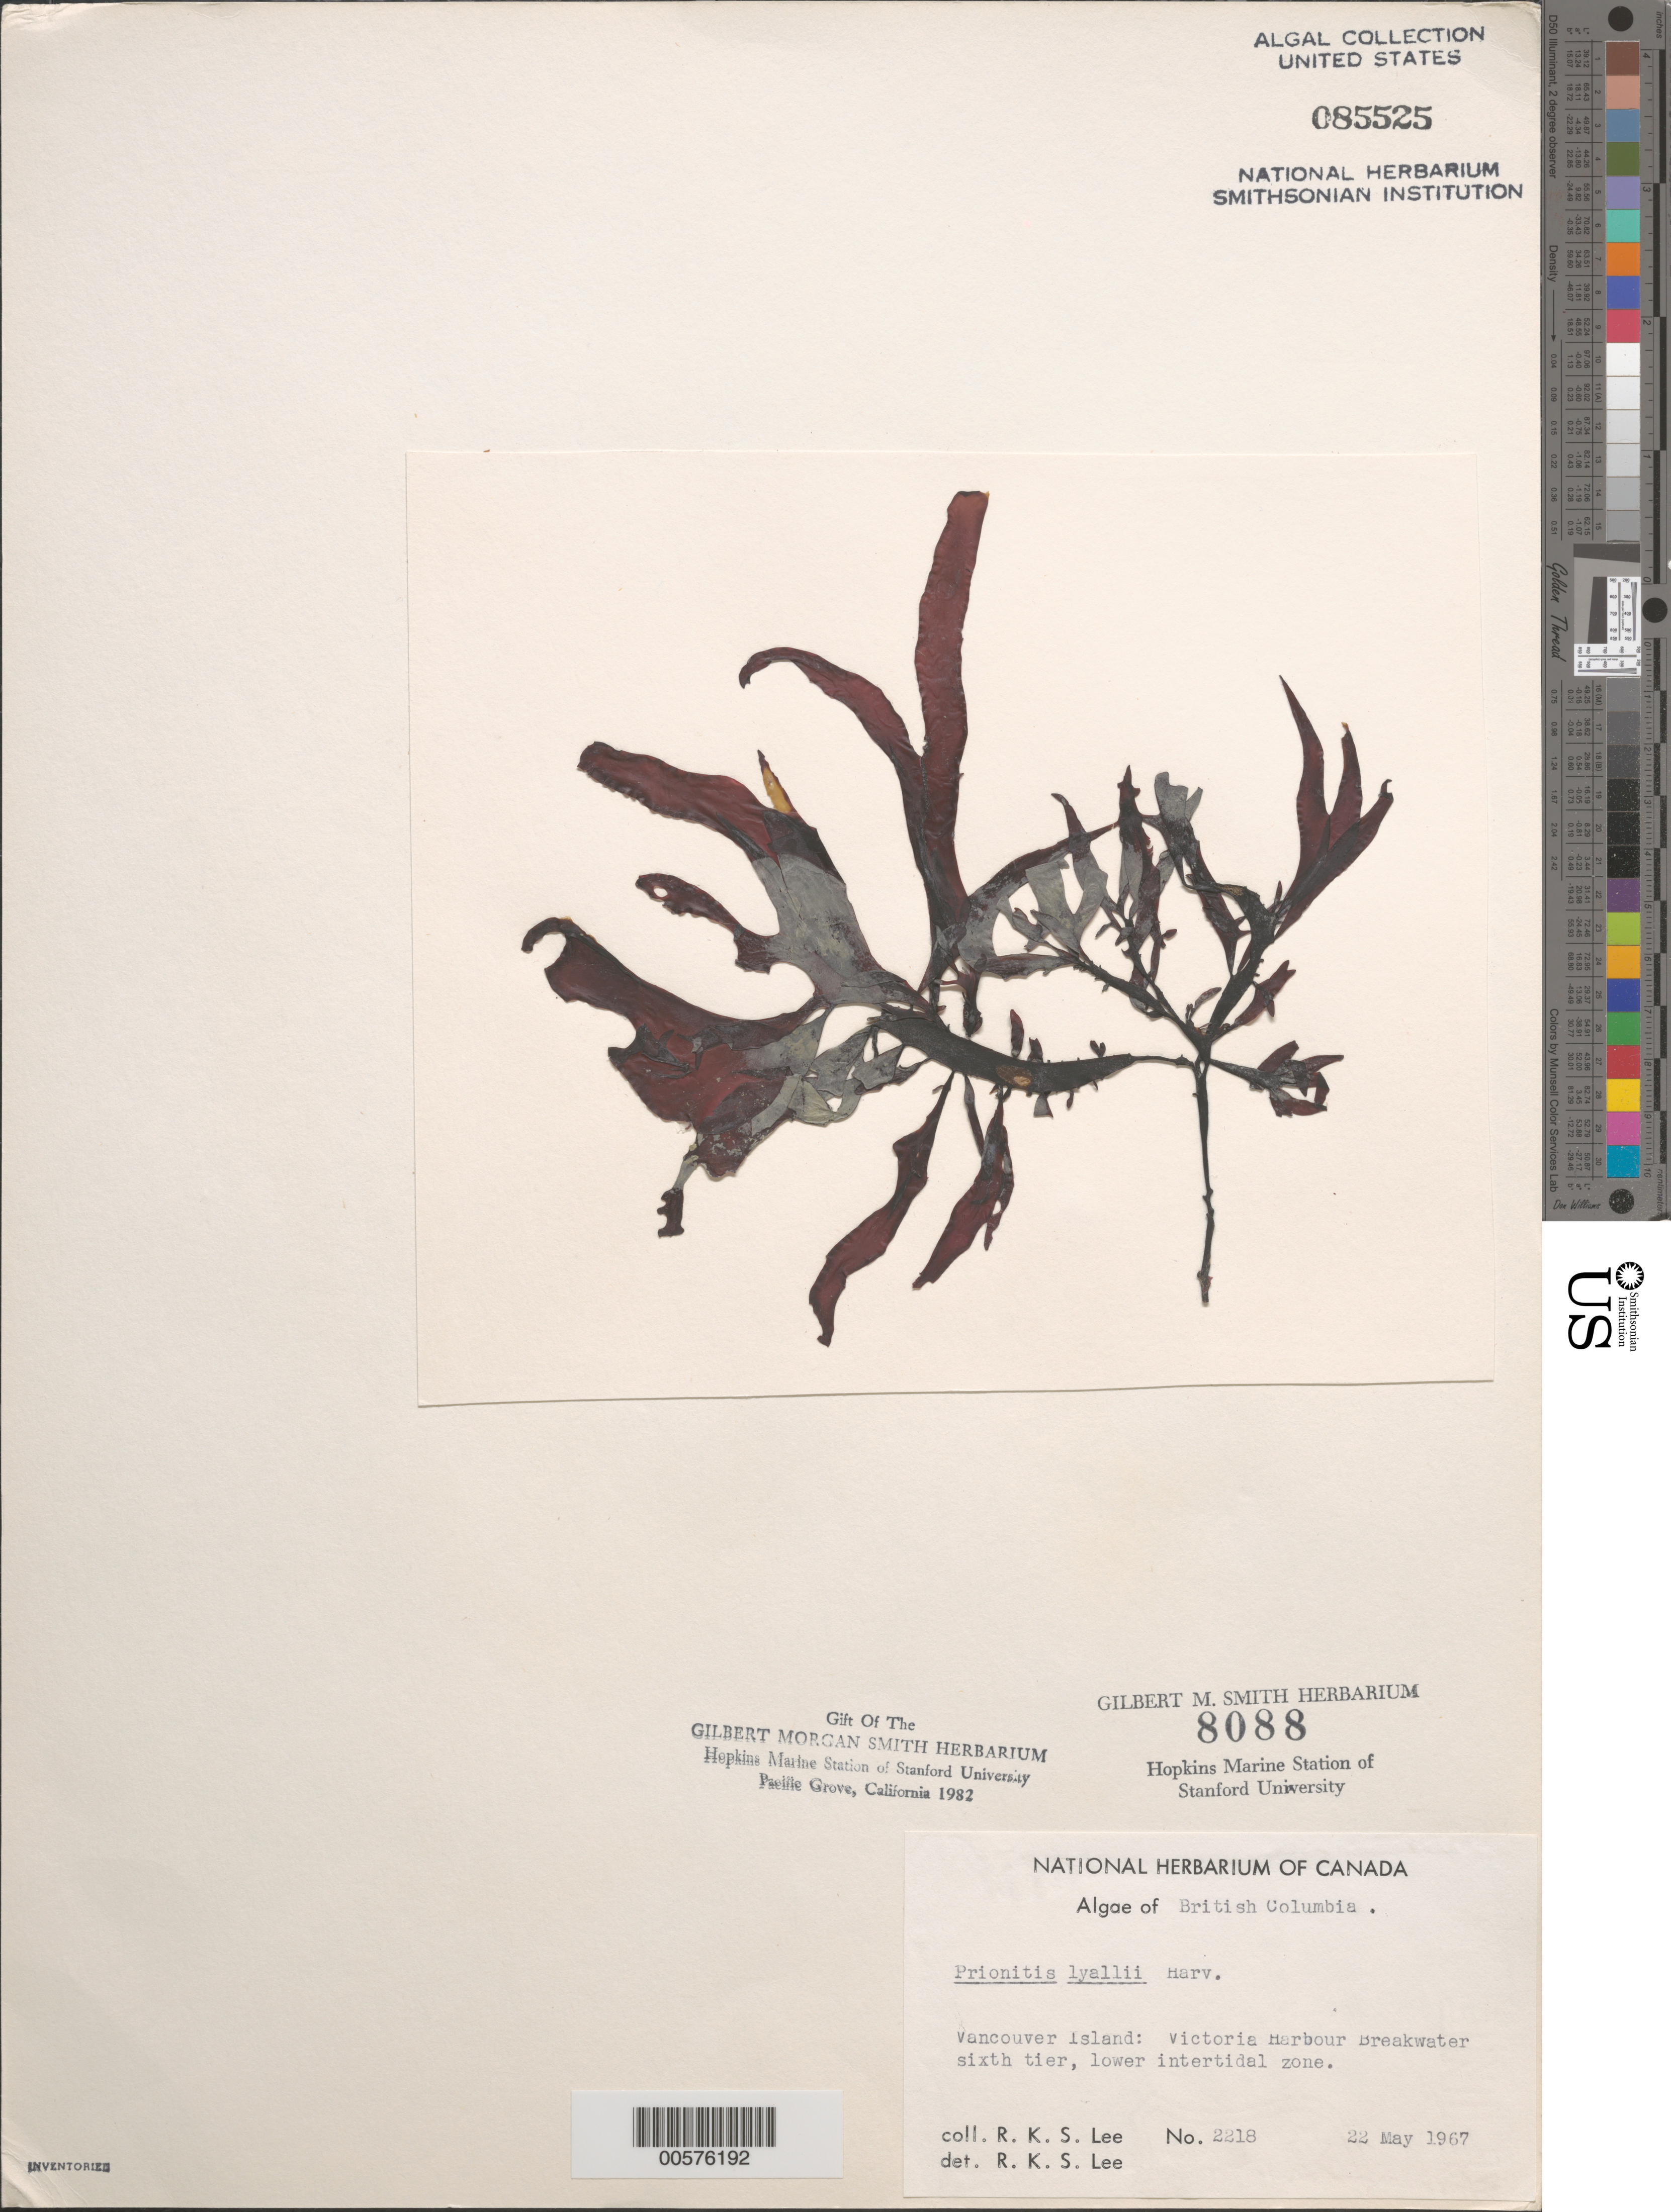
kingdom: Plantae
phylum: Rhodophyta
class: Florideophyceae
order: Cryptonemiales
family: Cryptonemiaceae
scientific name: Prionitis sternbergii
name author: (C. Agardh) J. Agardh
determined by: Algae name updating Project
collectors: R. Lee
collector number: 2218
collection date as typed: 22 May 1967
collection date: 1967-05-22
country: Canada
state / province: British Columbia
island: Vancouver Island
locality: Victor Harbor breakwater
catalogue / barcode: US 85525